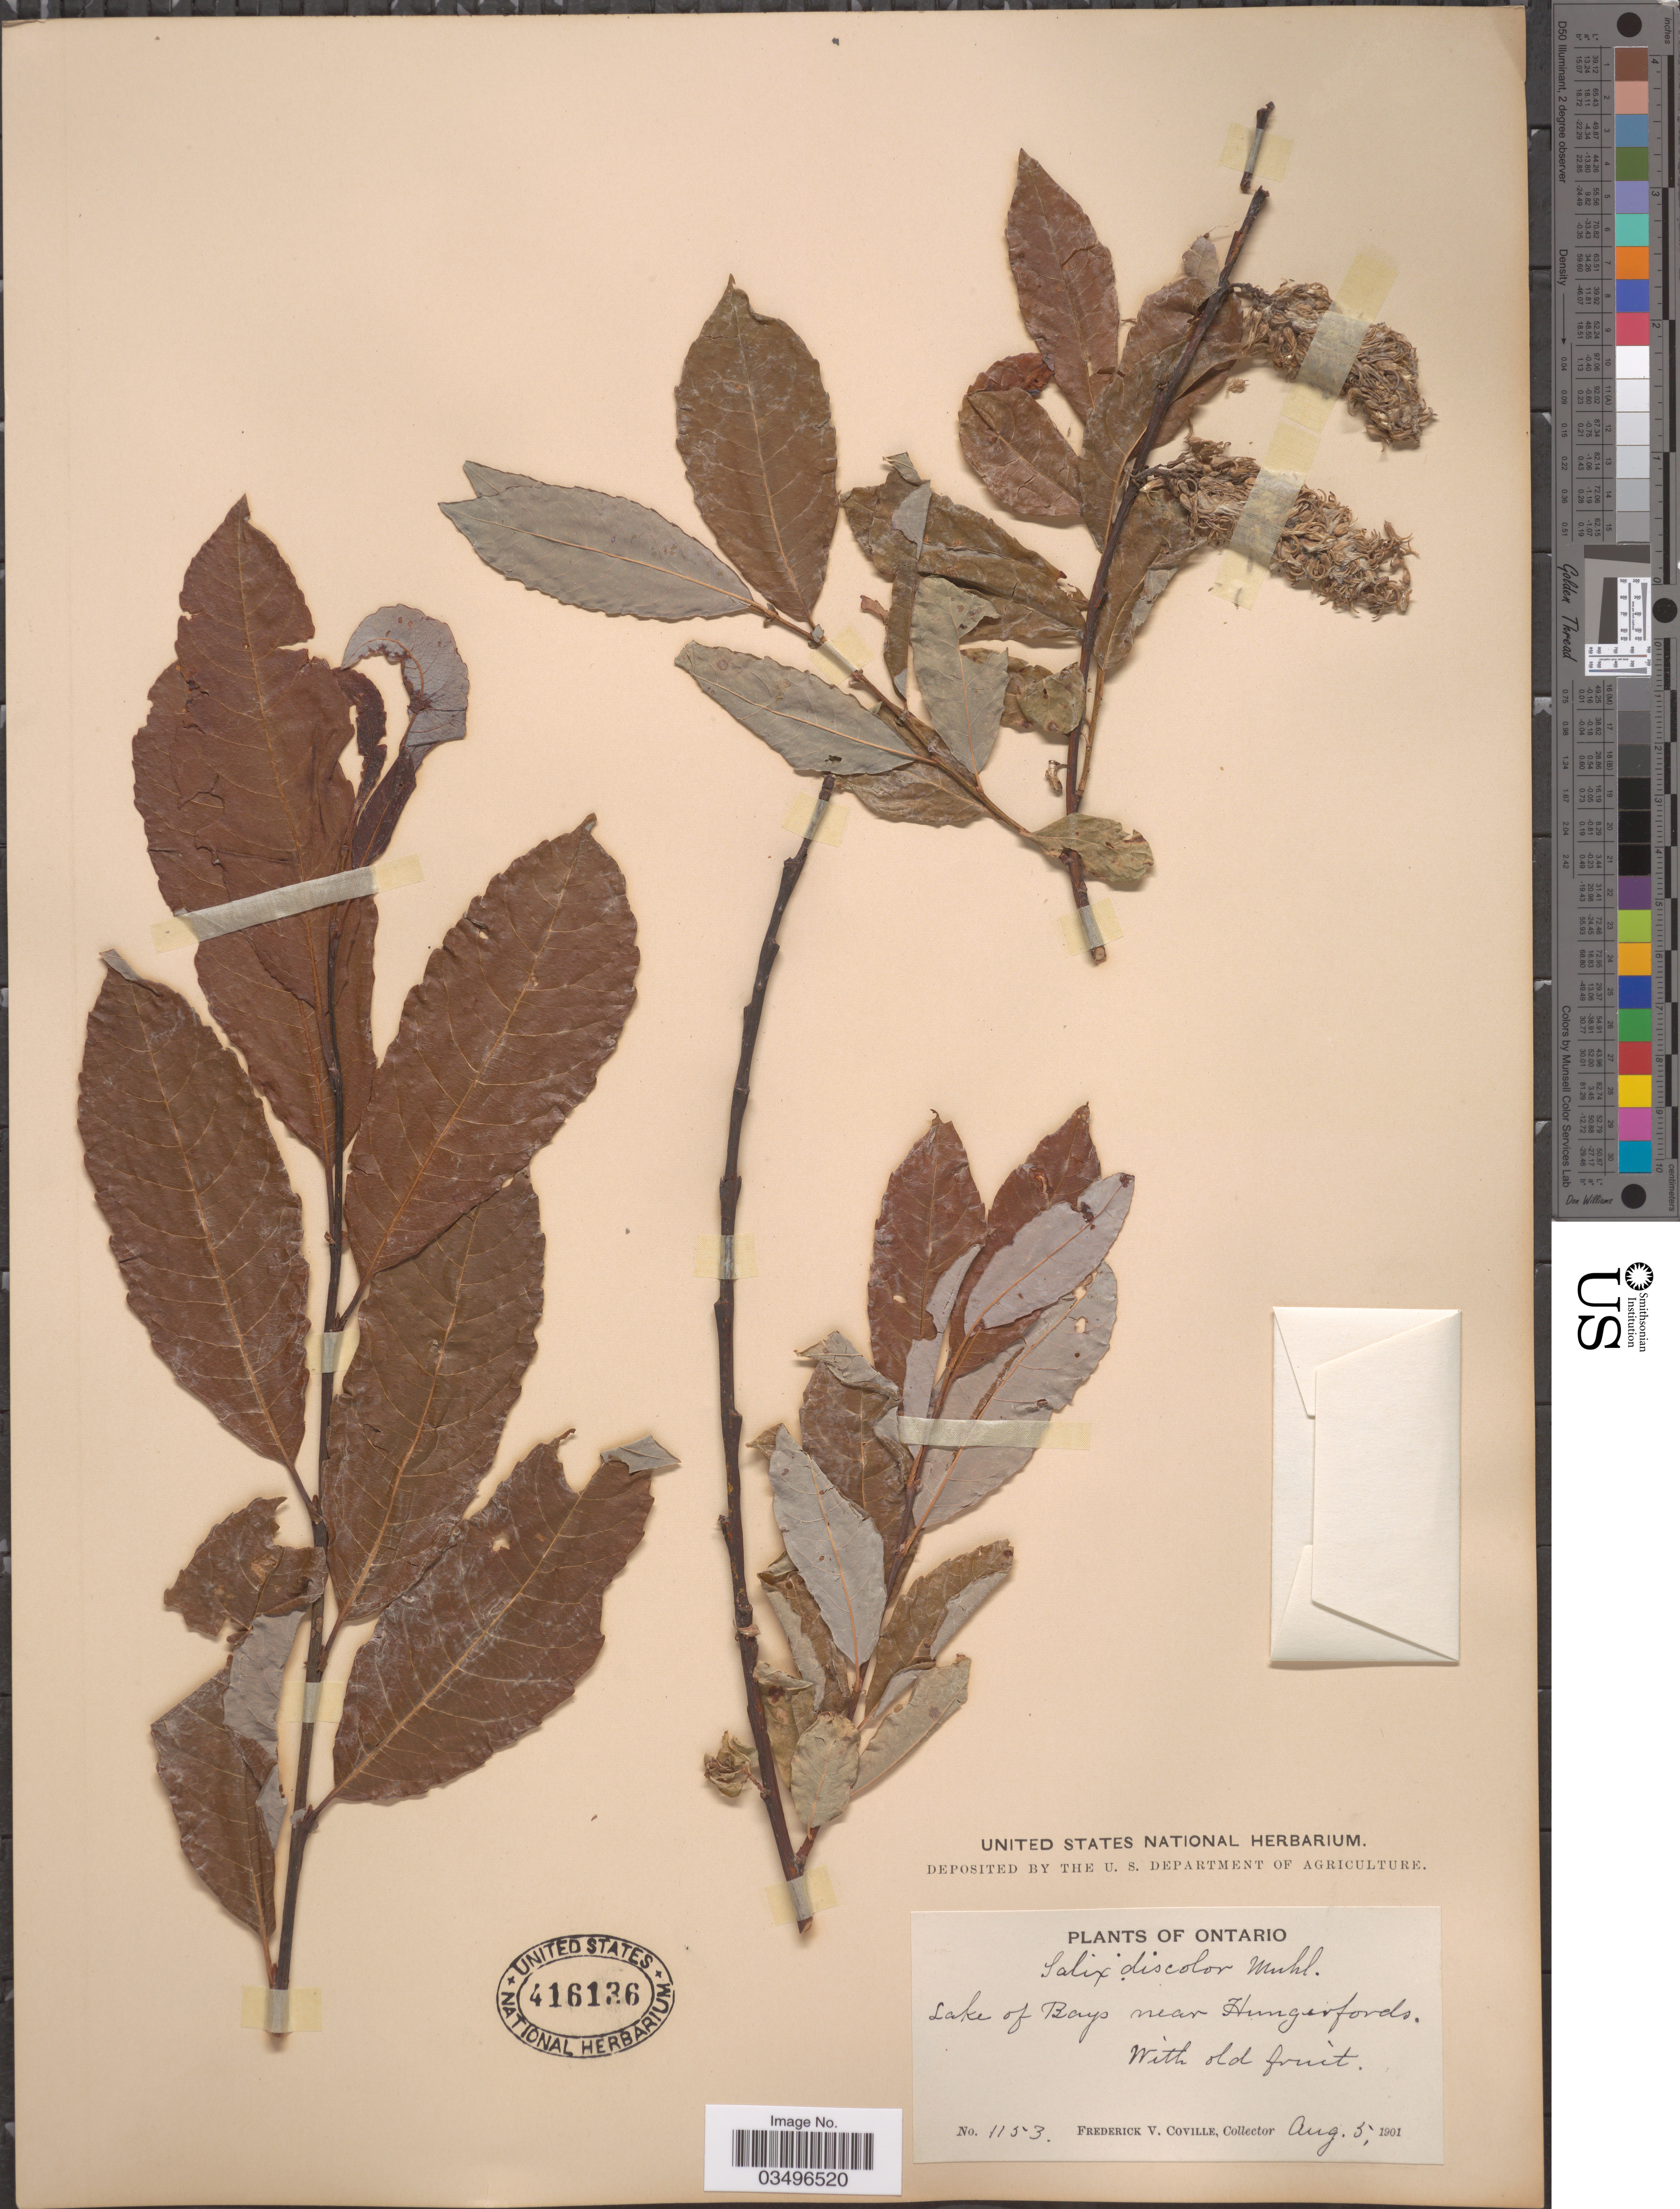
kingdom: Plantae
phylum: Tracheophyta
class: Magnoliopsida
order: Malpighiales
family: Salicaceae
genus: Salix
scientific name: Salix discolor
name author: Muhl.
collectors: F. V. Coville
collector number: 1153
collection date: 1901-08-05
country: Canada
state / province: Ontario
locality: Lake of Bays near Hungerfords.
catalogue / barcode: US 416136